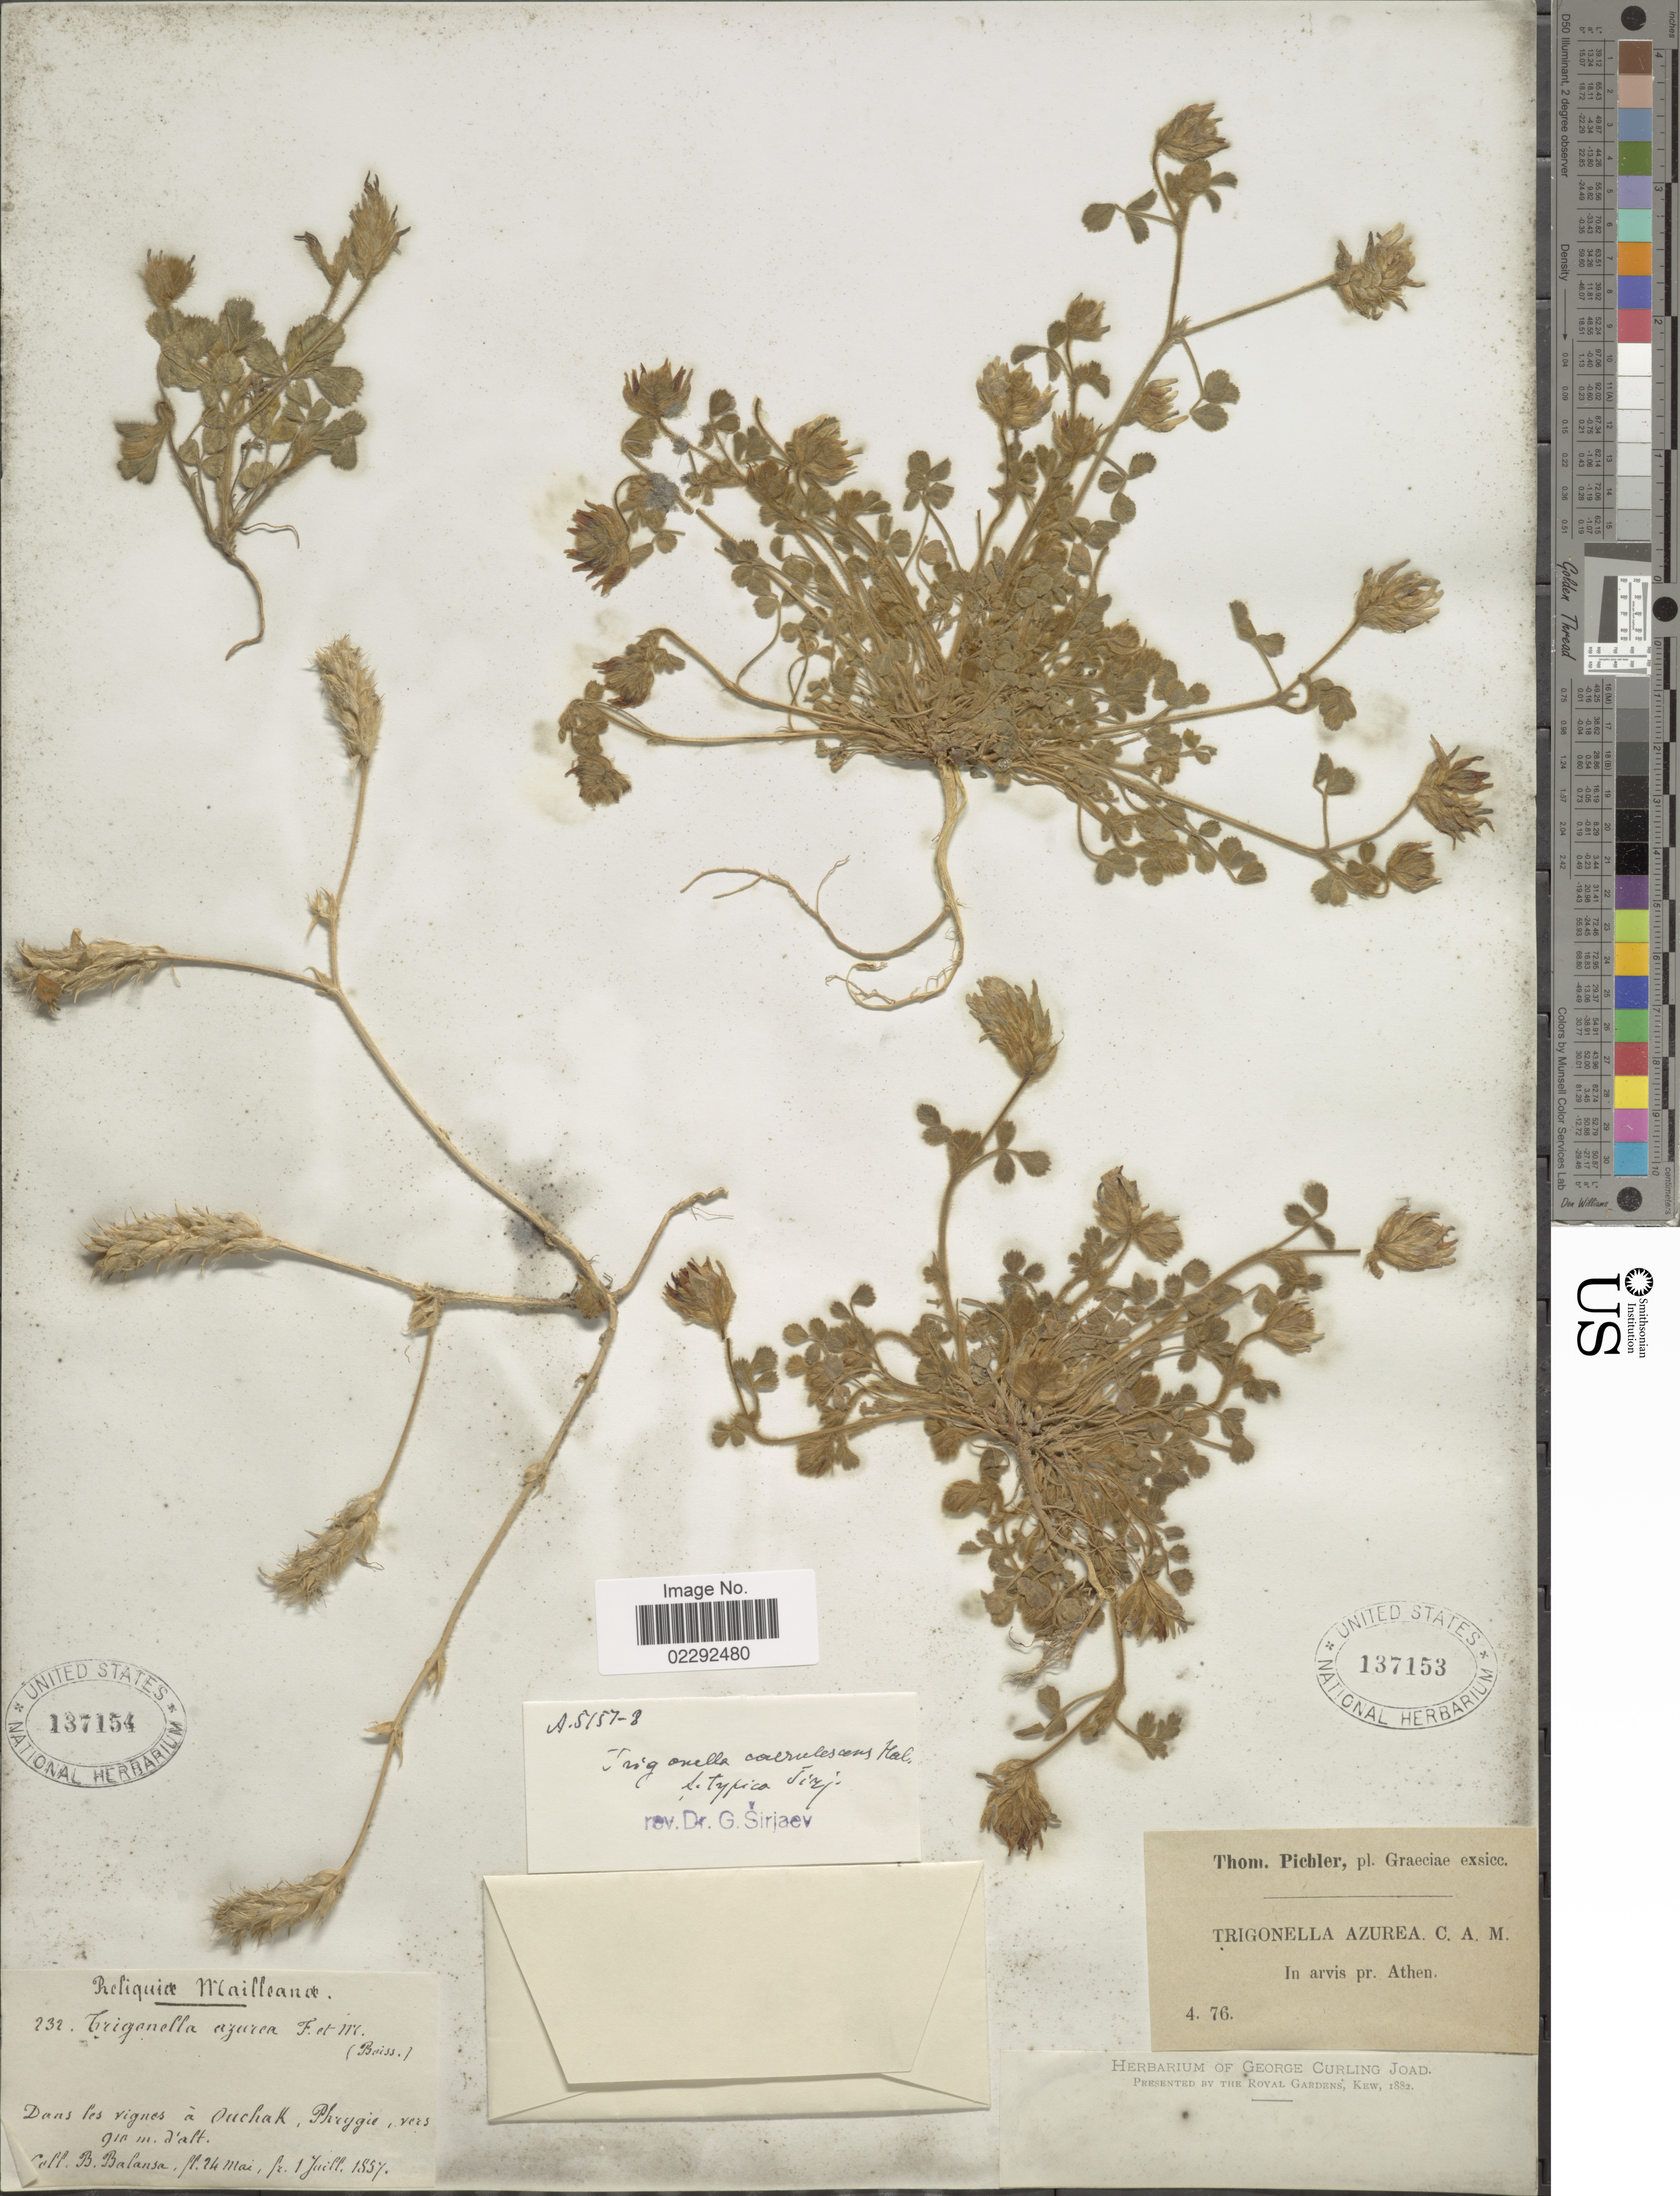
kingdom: Plantae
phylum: Tracheophyta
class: Magnoliopsida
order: Fabales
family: Fabaceae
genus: Trigonella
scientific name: Trigonella coerulescens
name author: Halácsy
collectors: B. Balansa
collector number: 232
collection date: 1857-05-24/1857-07-01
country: Turkey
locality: Ouchak, Phrygie [interpreted]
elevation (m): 910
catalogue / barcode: US 137154-2